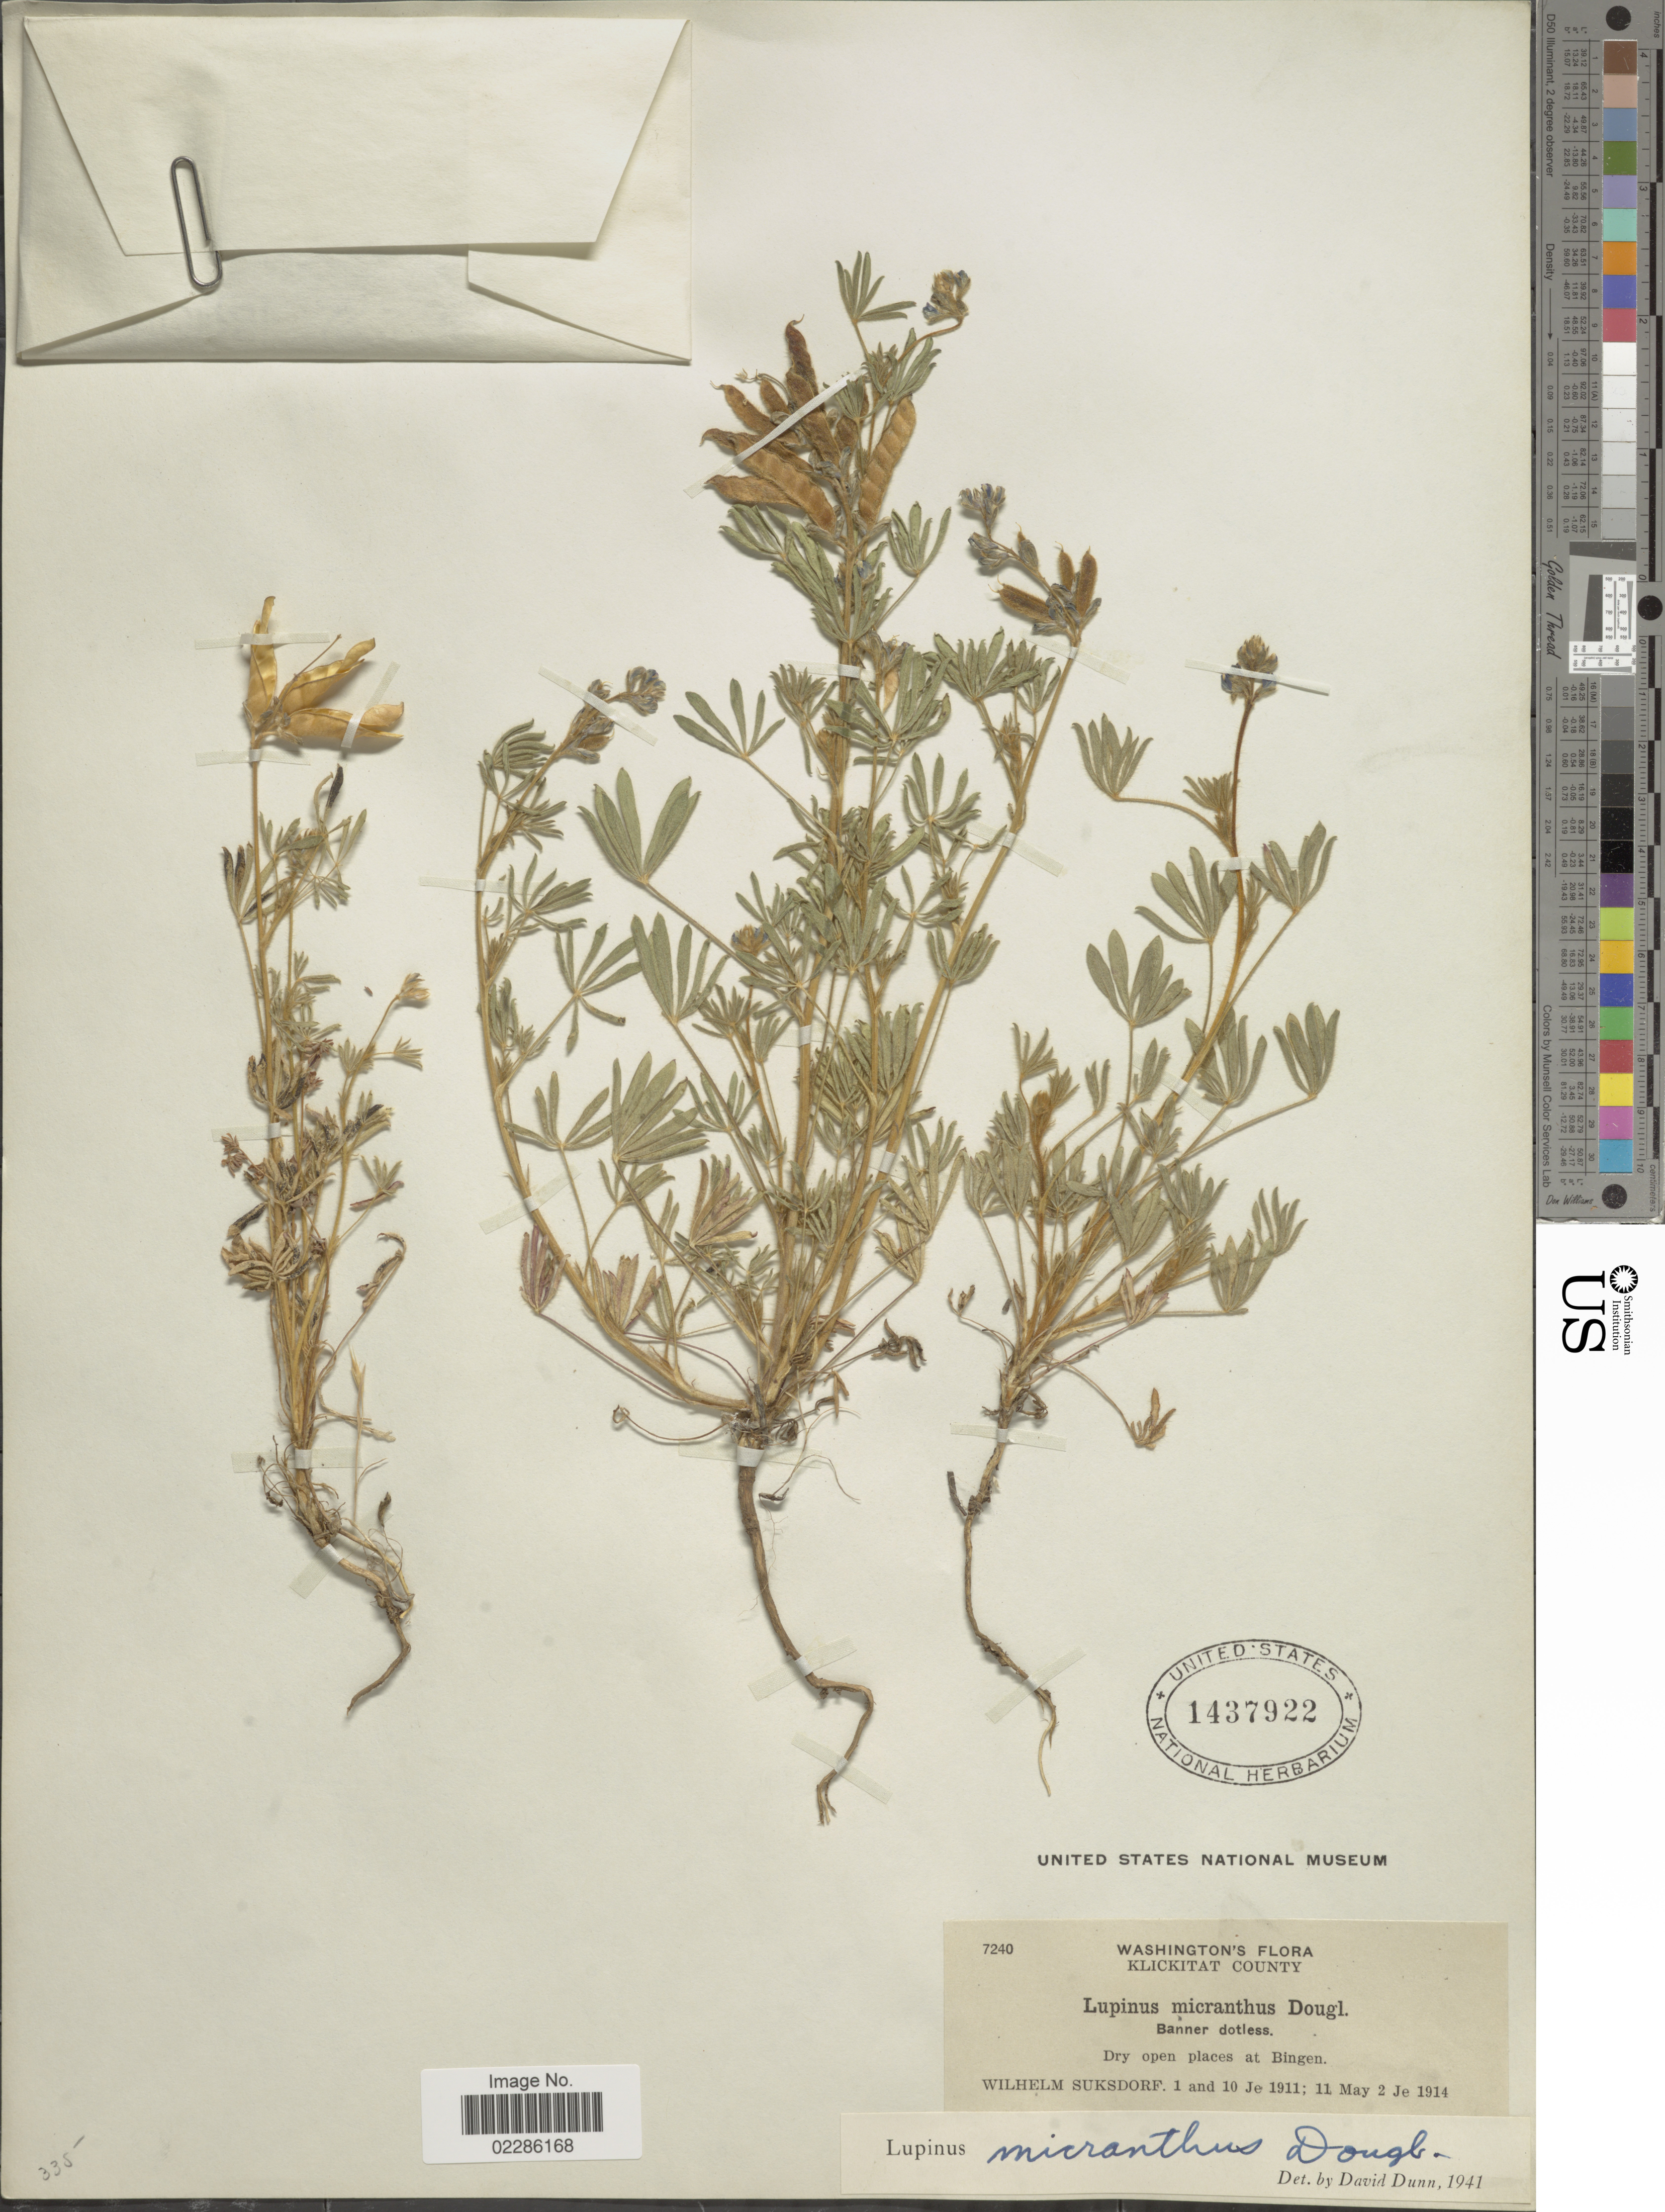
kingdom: Plantae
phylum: Tracheophyta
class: Magnoliopsida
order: Fabales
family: Fabaceae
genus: Lupinus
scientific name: Lupinus micranthus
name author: Douglas ex Lindl.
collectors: W. N. Suksdorf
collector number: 7240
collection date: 1911-01-01/1914-01-02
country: United States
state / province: Washington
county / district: Klickitat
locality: Klickitat County, Banner dotless, Dry open places at Bingen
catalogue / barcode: US 1437922